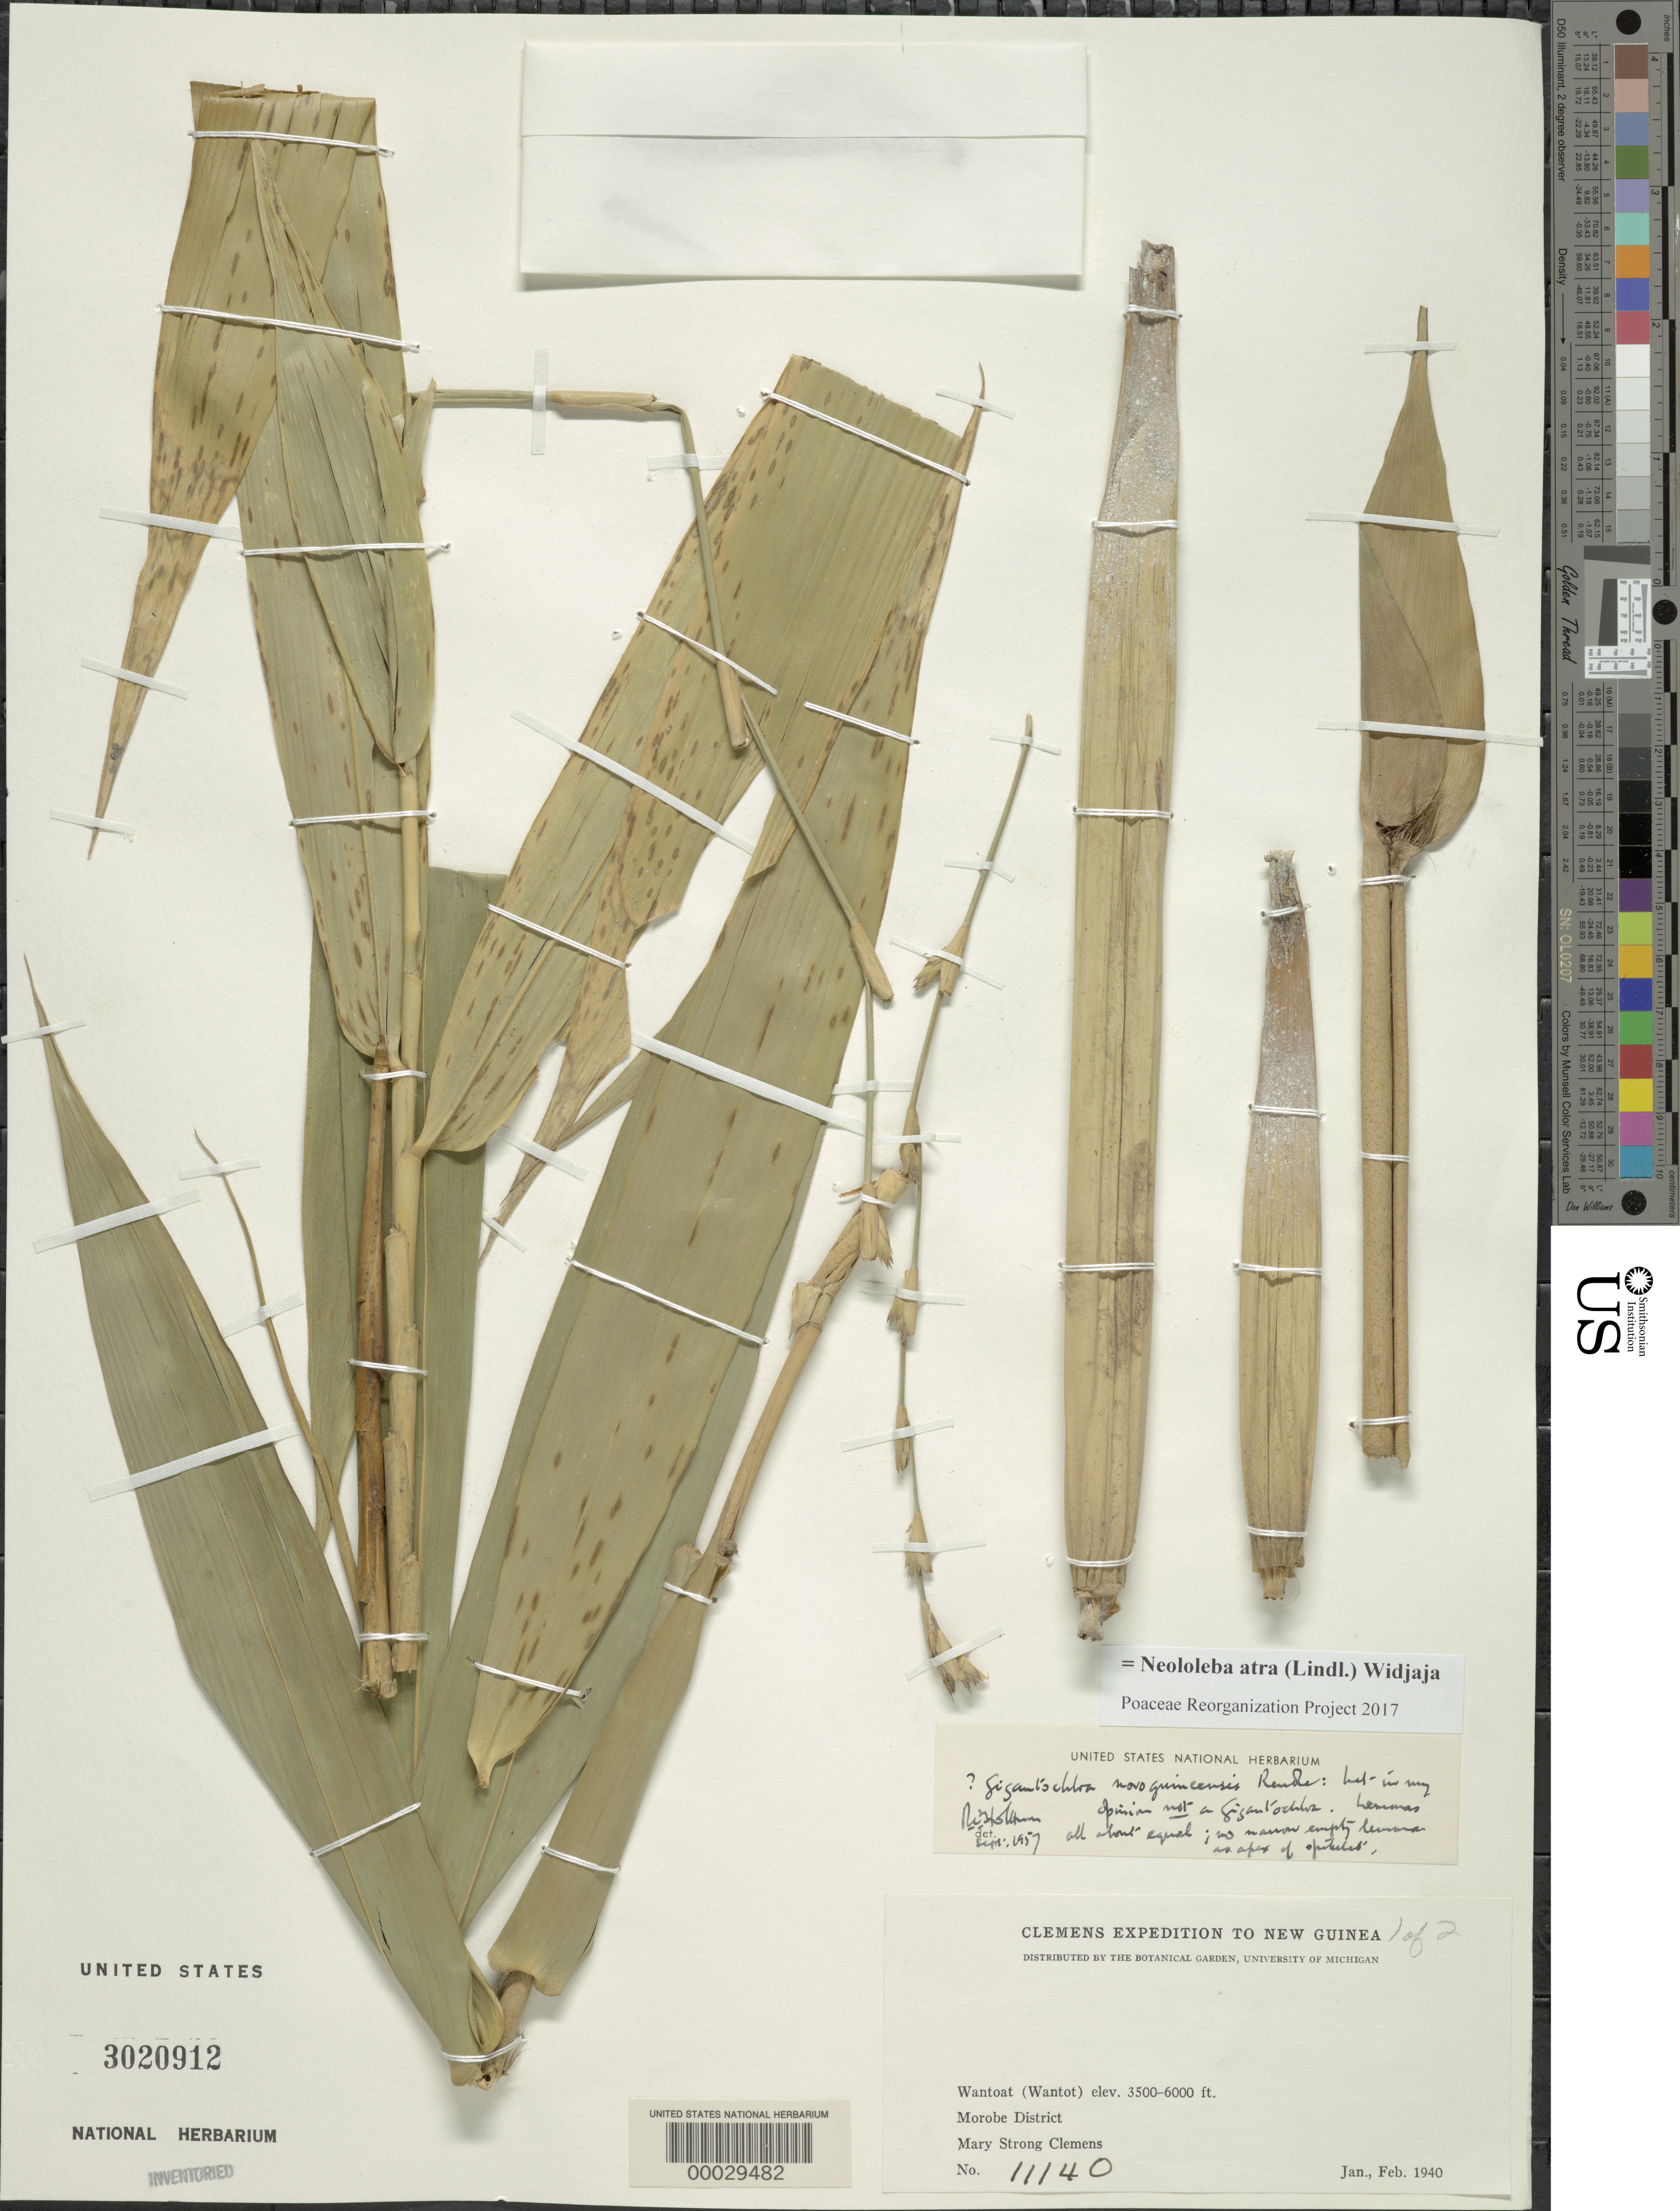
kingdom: Plantae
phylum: Tracheophyta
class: Liliopsida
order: Poales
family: Poaceae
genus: Neololeba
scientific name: Neololeba atra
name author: (Lindl.) Widjaja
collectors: M. S. Clemens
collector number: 11140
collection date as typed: Jan 1940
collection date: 1940-01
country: Papua New Guinea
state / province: Morobe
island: New Guinea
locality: Wantoat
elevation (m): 1068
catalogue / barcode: US 3020912